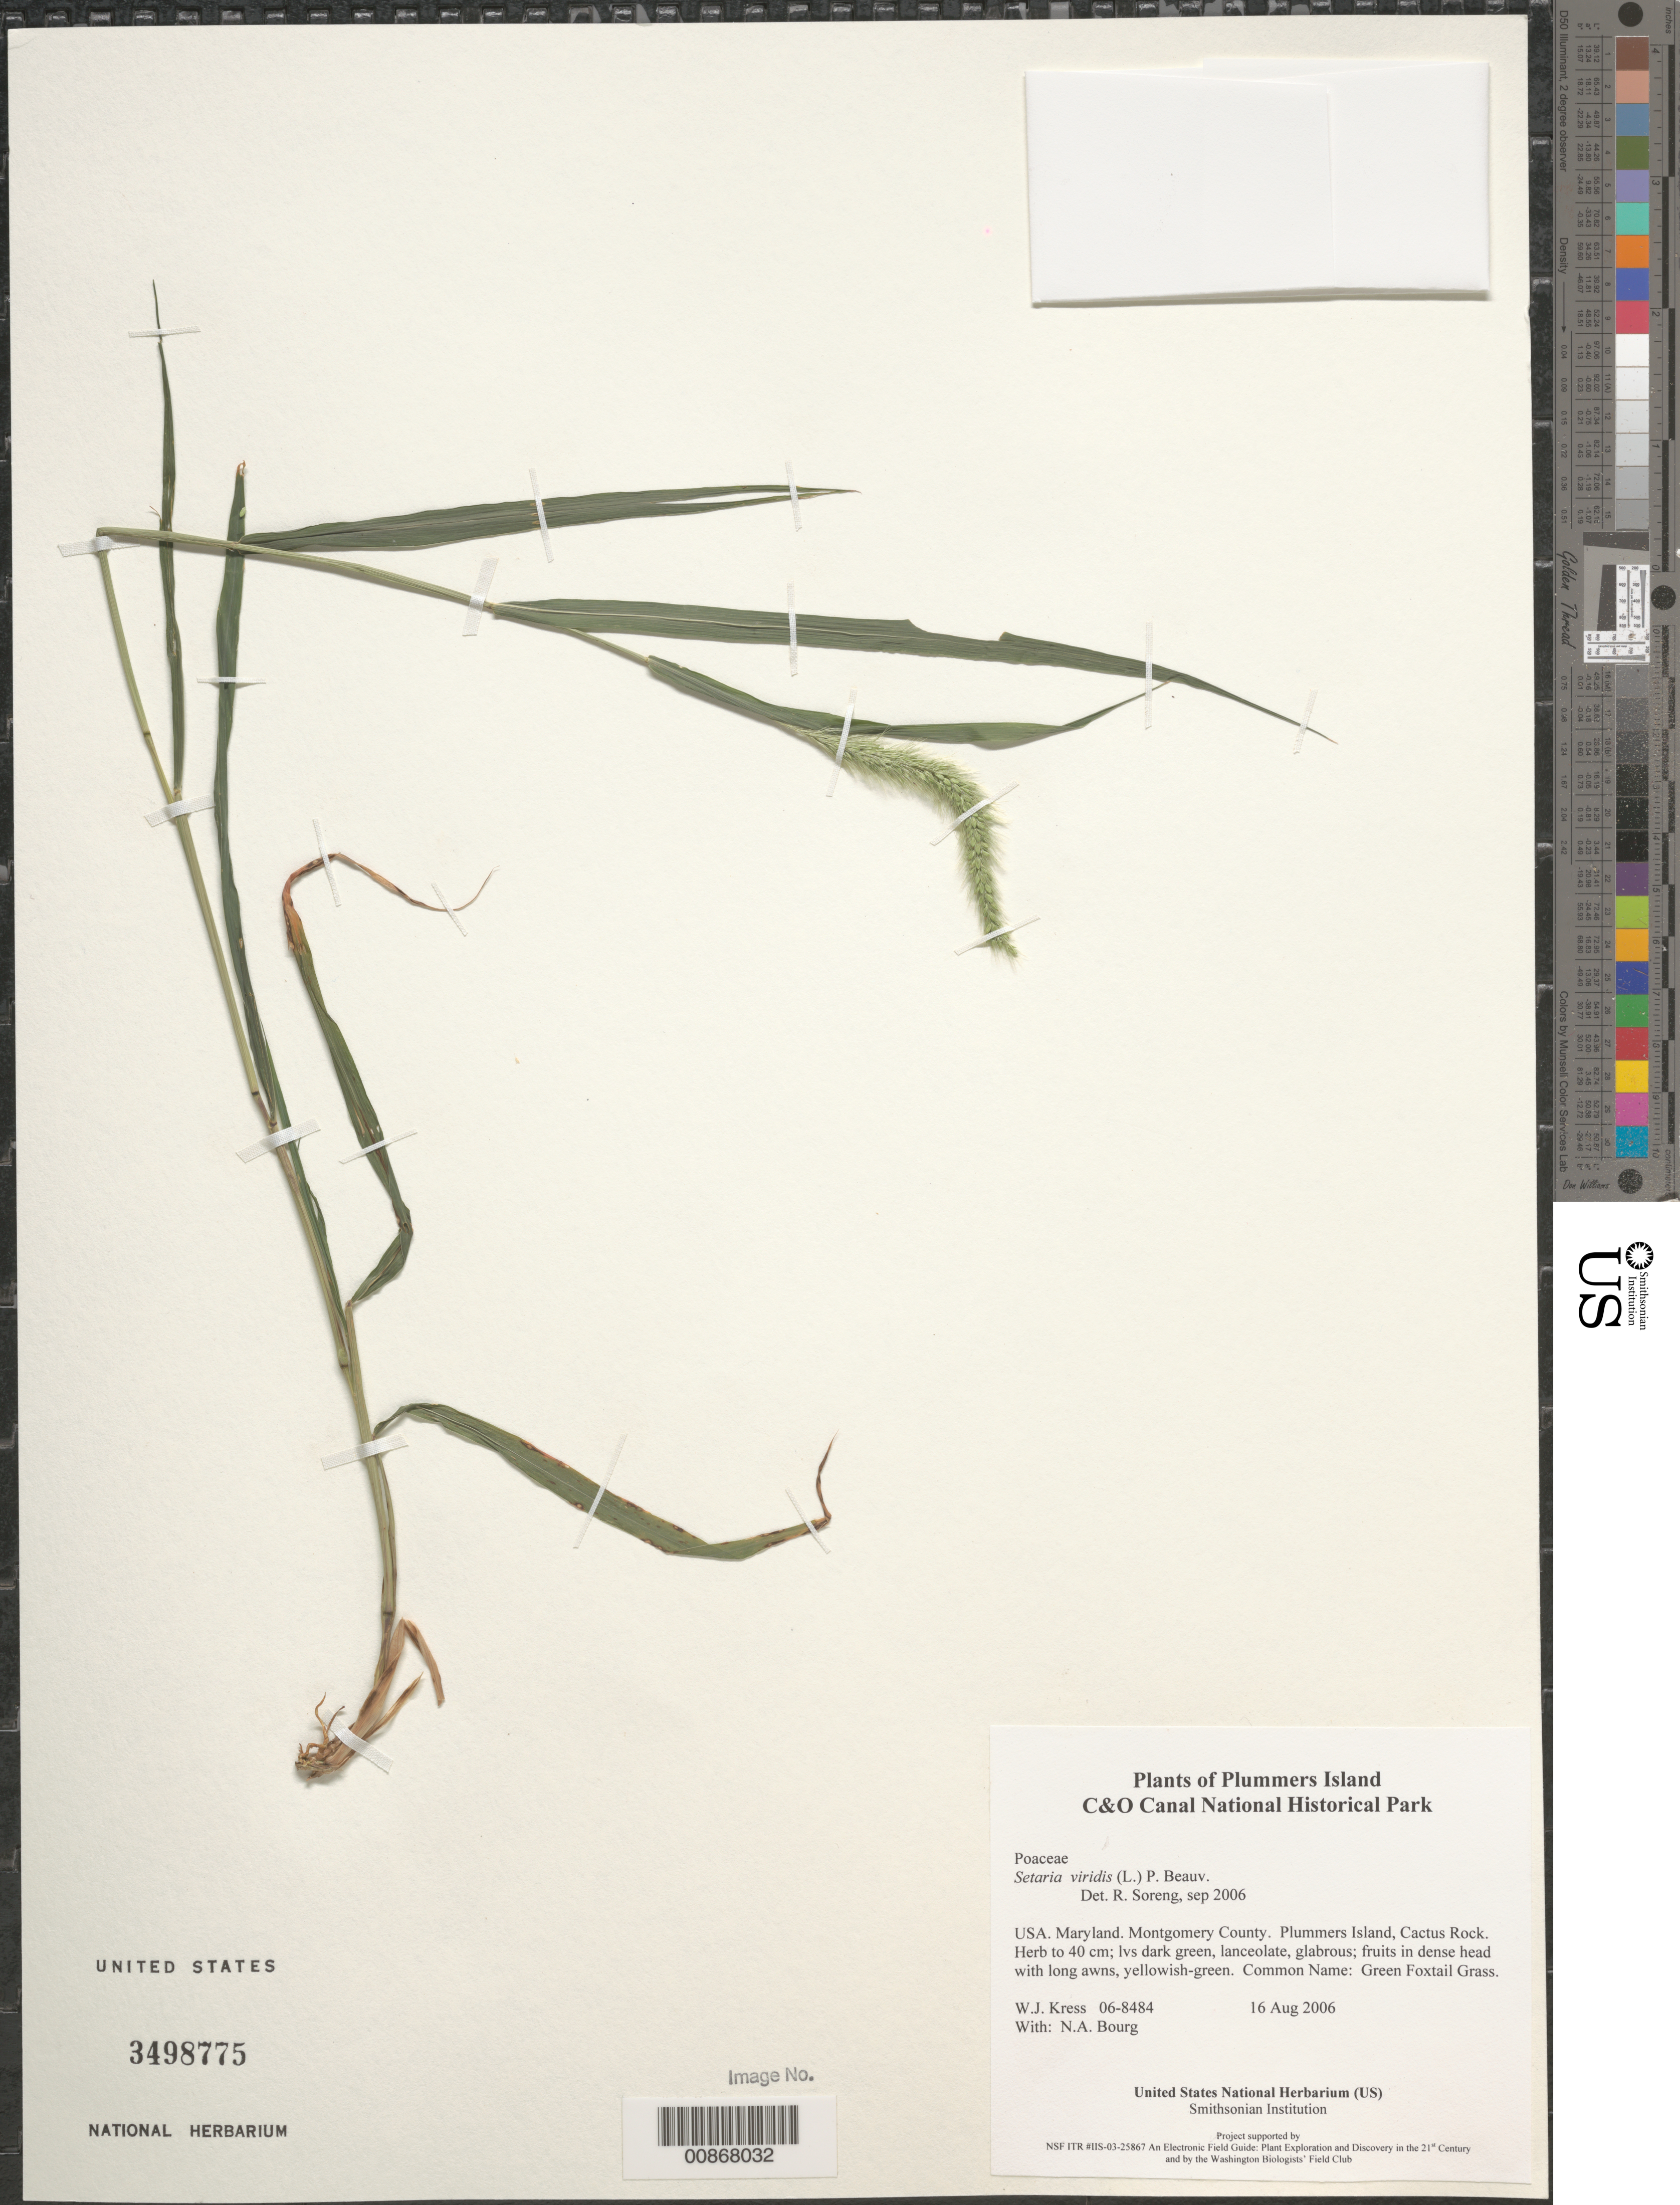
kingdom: Plantae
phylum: Tracheophyta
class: Liliopsida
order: Poales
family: Poaceae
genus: Setaria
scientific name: Setaria viridis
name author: (L.) P. Beauv.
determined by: Soreng, Robert J., Research Associate (BOT), Smithsonian Institution - National Museum of Natural History (UNITED STATES)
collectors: W. J. Kress & N. A. Bourg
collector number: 06-8484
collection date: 2006-08-16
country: United States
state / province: Maryland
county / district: Montgomery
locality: Chesapeake and Ohio Canal National Historical Park, Plummers Island, Cactus Rock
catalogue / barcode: US 3498775